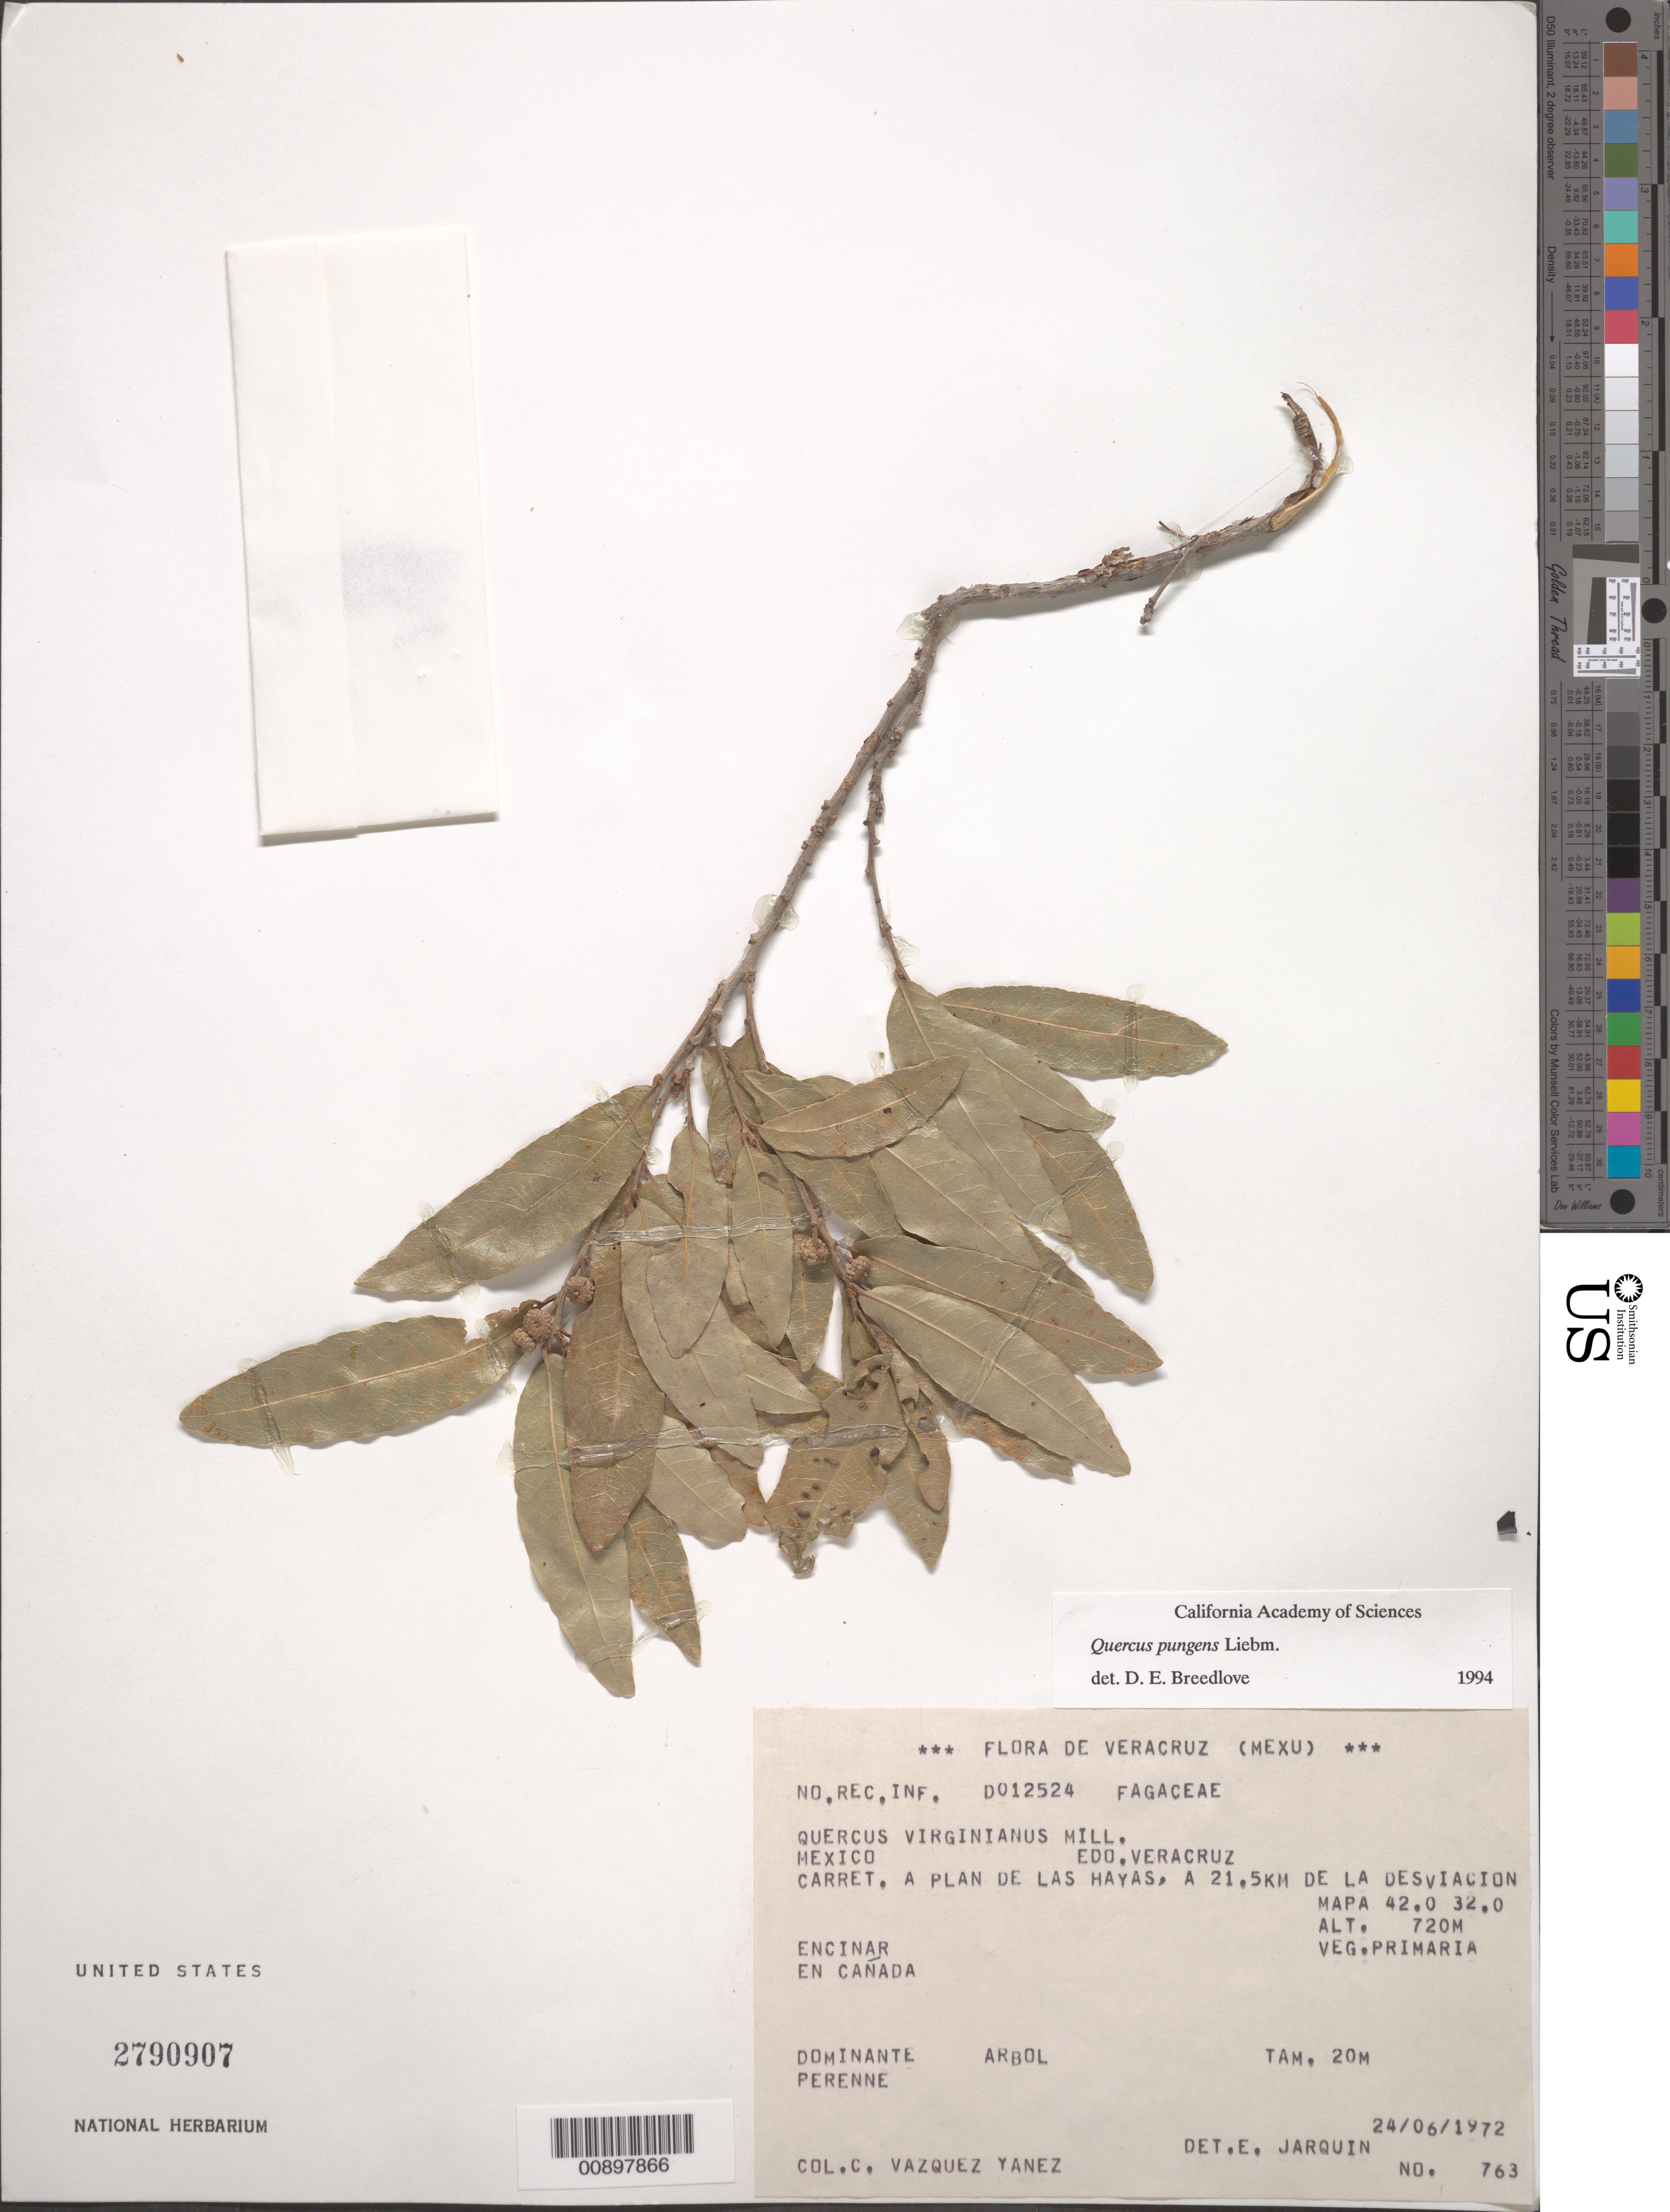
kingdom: Plantae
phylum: Tracheophyta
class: Magnoliopsida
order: Fagales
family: Fagaceae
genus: Quercus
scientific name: Quercus pungens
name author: Liebm.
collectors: C. Vazquez Yanes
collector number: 763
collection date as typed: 24 Jun 1972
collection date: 1972-06-24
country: Mexico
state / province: Veracruz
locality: Edo. Veracruz. Carretera a Plan de las Hayas, a 21.5 km de la desviación. Mapa 42.0 32.0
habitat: Veg. primaria. Encinar en cañada.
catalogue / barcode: US 2790907